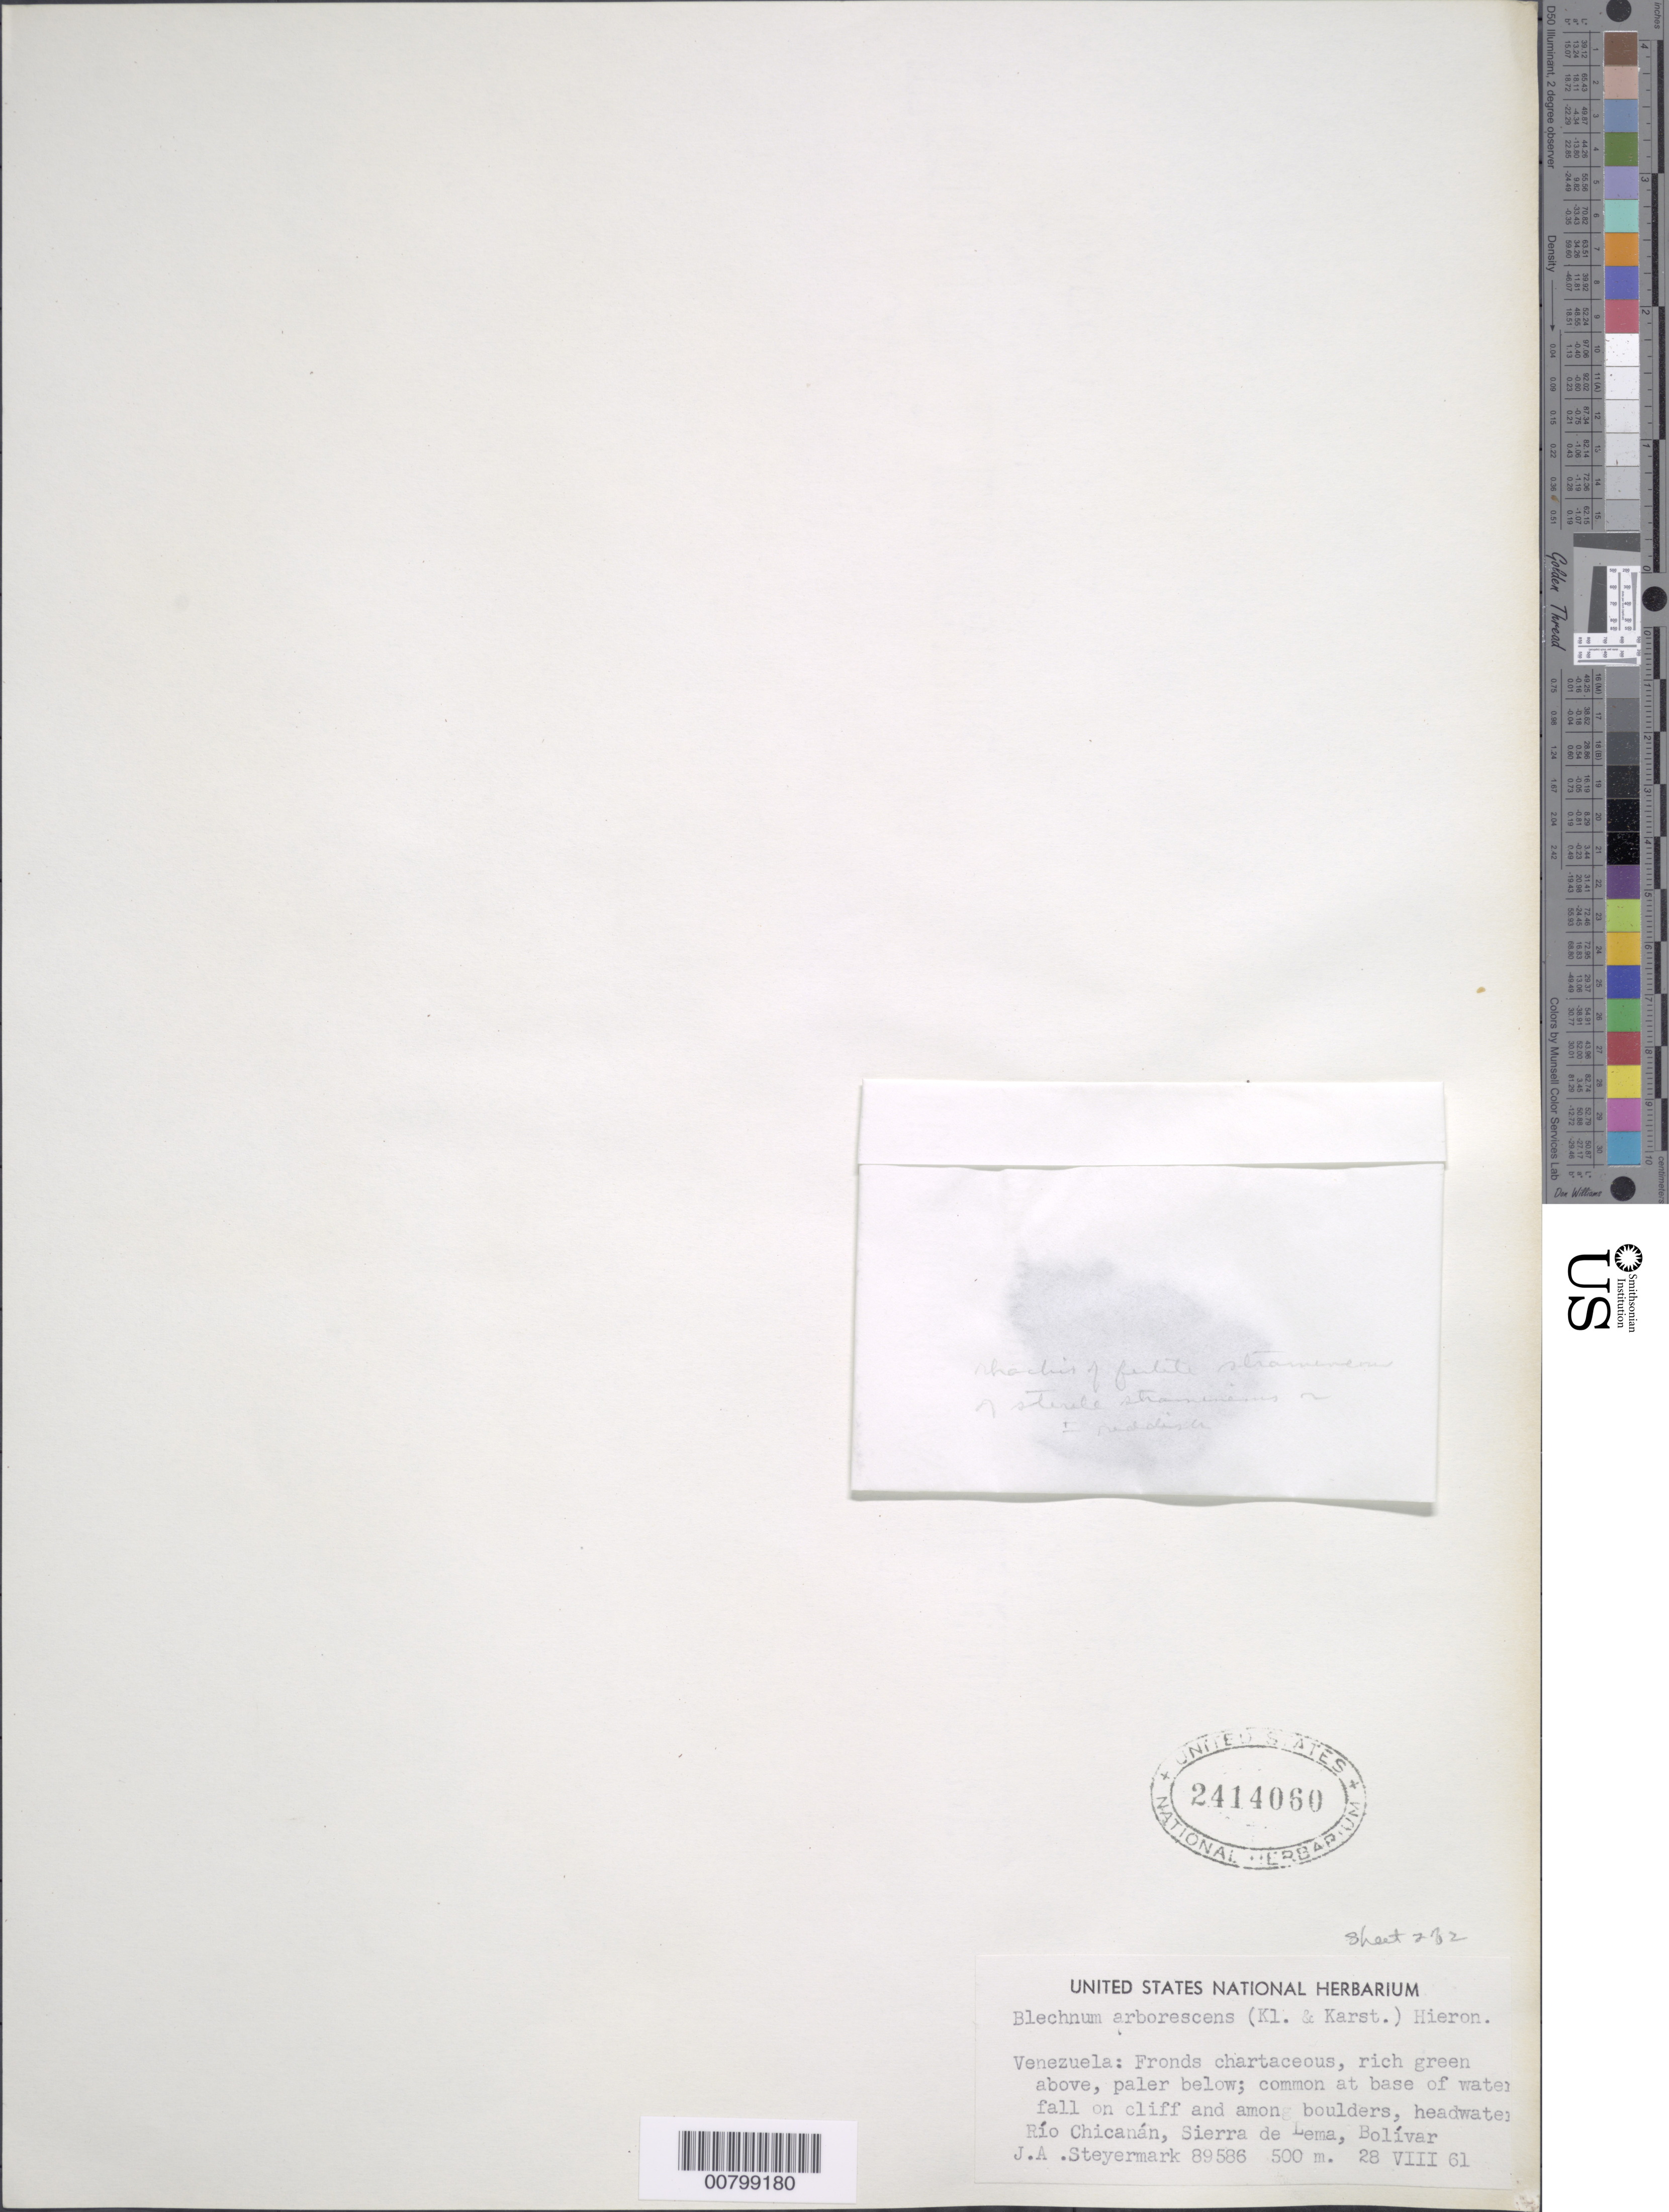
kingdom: Plantae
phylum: Tracheophyta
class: Polypodiopsida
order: Polypodiales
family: Blechnaceae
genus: Blechnum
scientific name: Blechnum cordatum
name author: (Desv.) Hieron.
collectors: J. Steyermark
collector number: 89856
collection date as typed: Transcribed d/m/y: 28/8/61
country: Venezuela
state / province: Bolivar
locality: Headwaters Rio Chicanan, Sierra de Lema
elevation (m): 500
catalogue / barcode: US 2414060